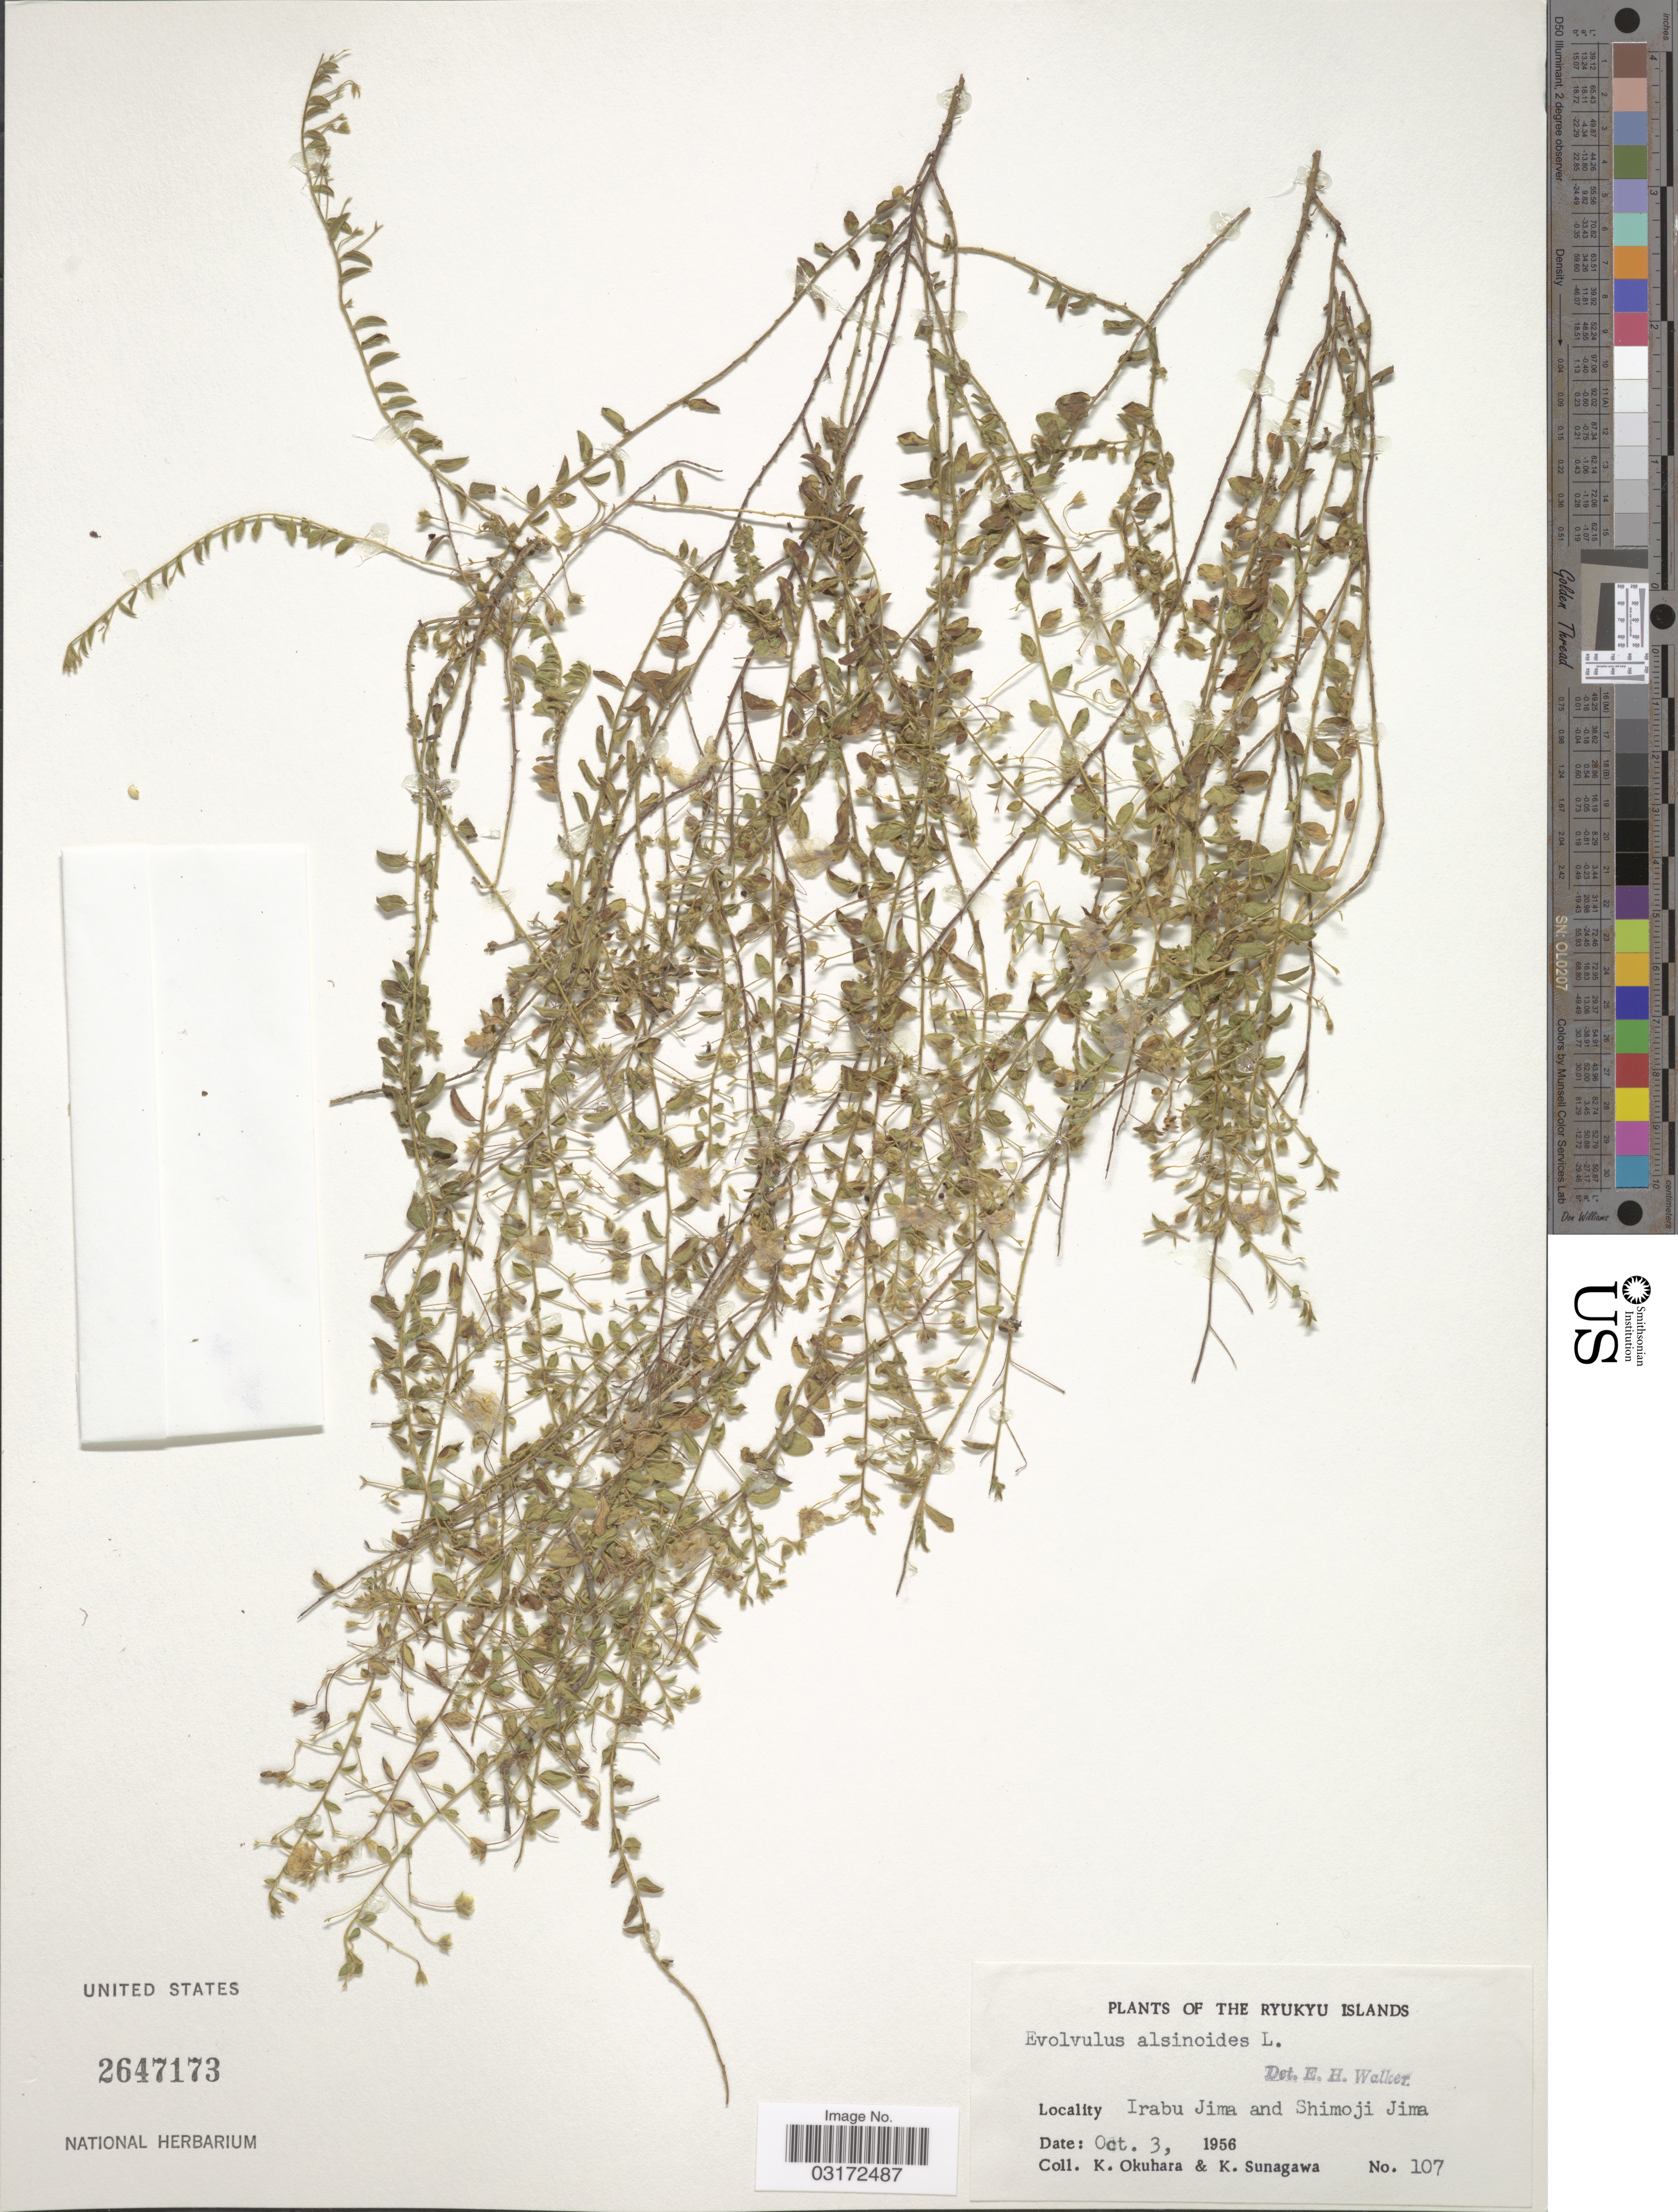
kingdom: Plantae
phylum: Tracheophyta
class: Magnoliopsida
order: Solanales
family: Convolvulaceae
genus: Evolvulus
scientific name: Evolvulus alsinoides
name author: (L.) L.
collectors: K. Okuhara & K. Sunagawa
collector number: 107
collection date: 1956-10-03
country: Japan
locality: The Ryukyu Islands. Irabu Jima and Shimoji Jima.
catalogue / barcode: US 2647173